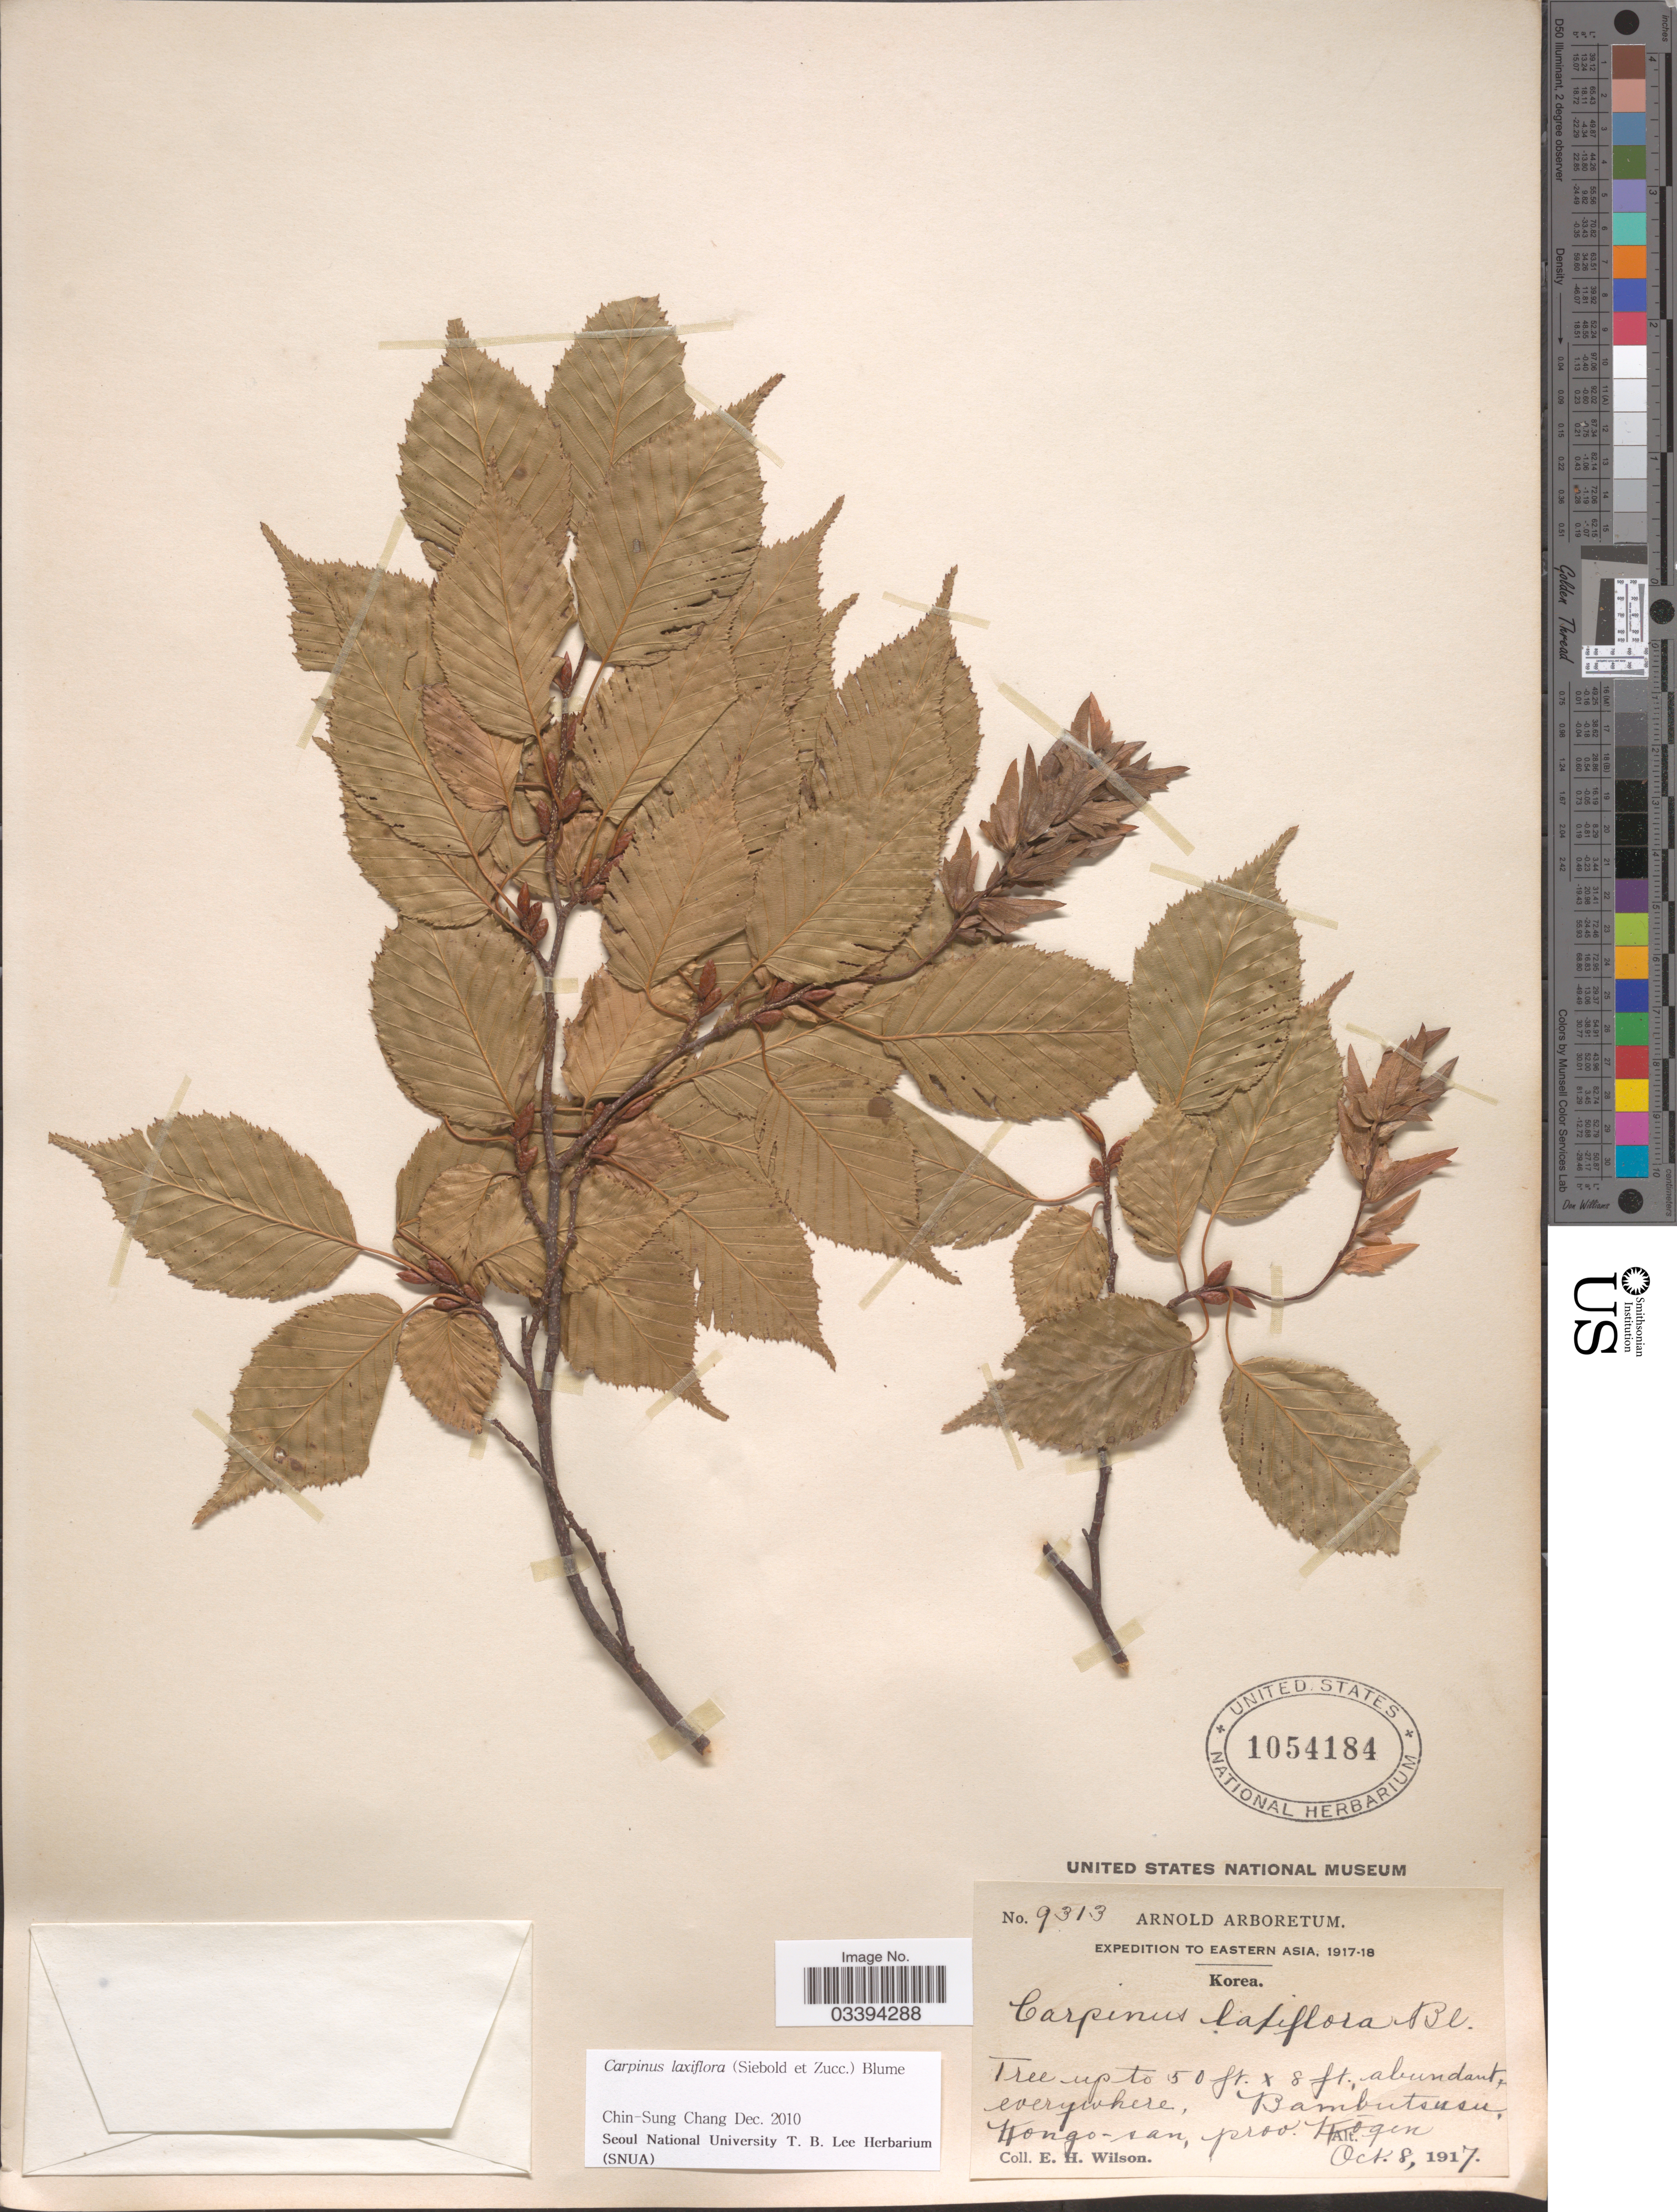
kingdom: Plantae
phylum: Tracheophyta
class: Magnoliopsida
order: Fagales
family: Betulaceae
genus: Carpinus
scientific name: Carpinus laxiflora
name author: (Siebold & Zucc.) Blume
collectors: E. Wilson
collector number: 9313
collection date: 1917-10-08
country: North Korea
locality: Bambutsusu. Kongo-san, prov. Kōgen.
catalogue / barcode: US 1054184